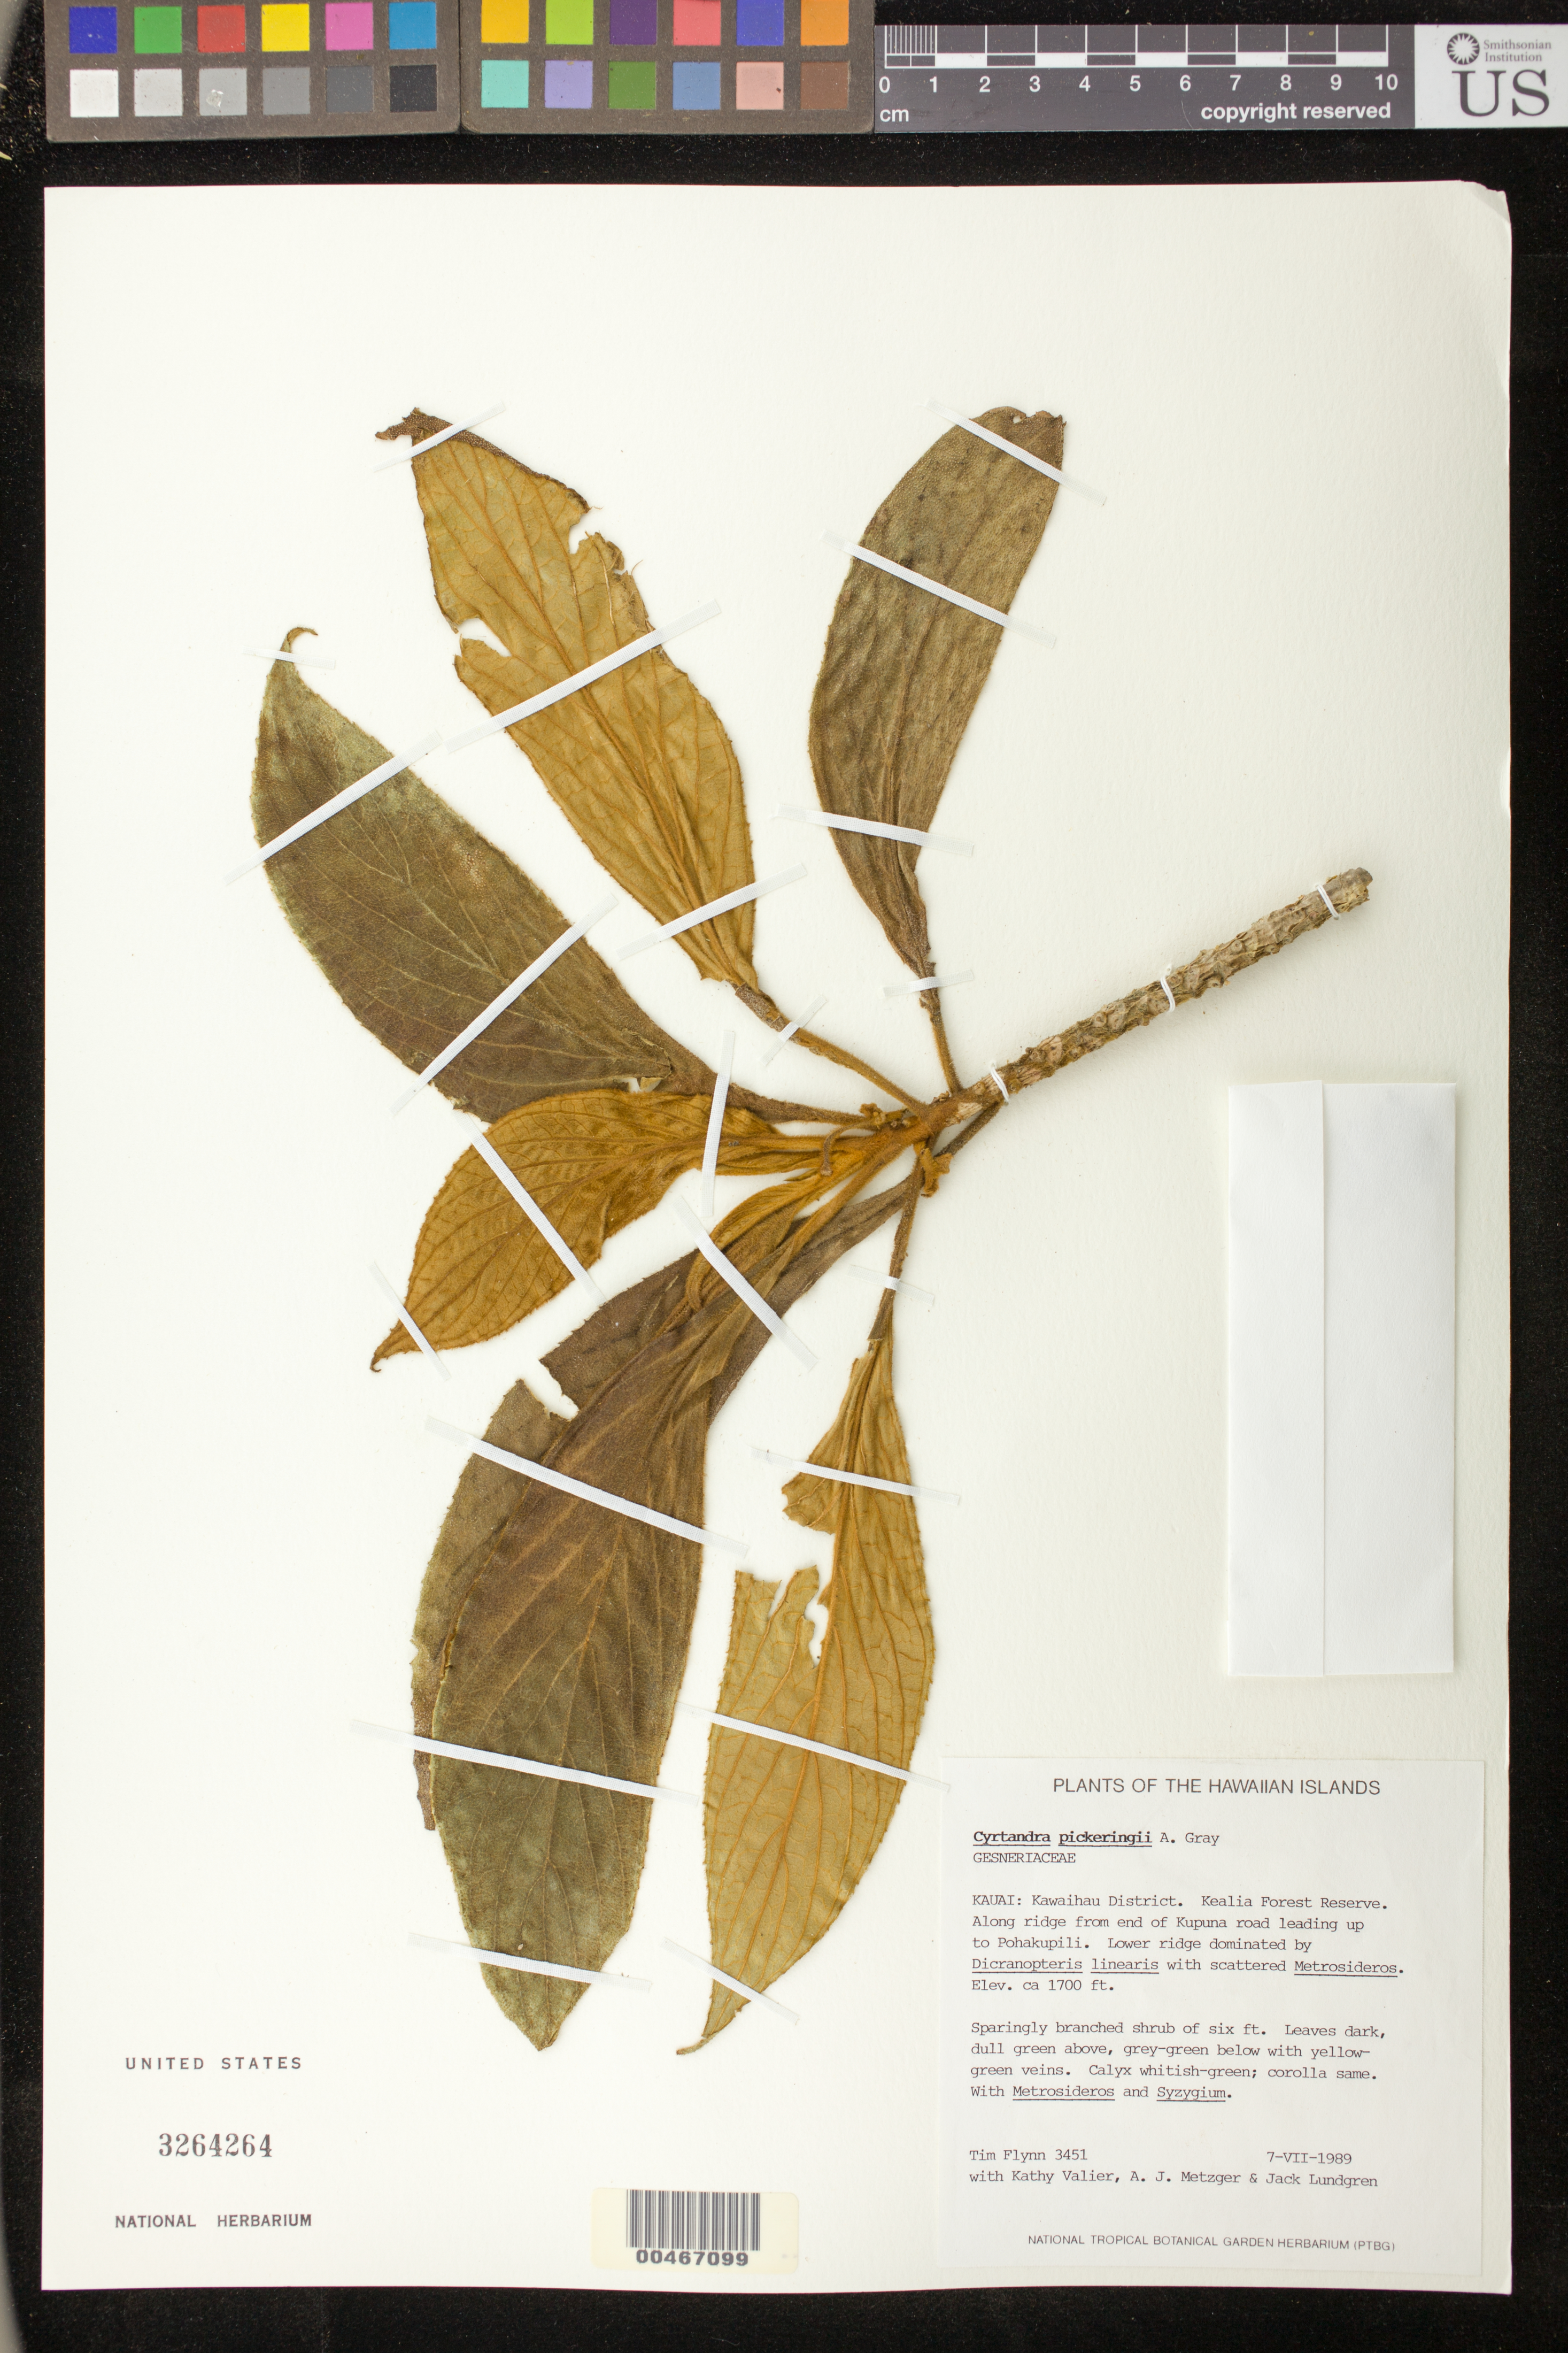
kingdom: Plantae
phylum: Tracheophyta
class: Magnoliopsida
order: Lamiales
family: Gesneriaceae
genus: Cyrtandra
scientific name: Cyrtandra pickeringii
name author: A. Gray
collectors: T. W. Flynn, K. Valier, A. Metzger & J. Lundgren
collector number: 3451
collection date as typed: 07 Jul 1989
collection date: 1989-07-07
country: United States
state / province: Hawaii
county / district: Kauai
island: Kaua'i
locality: Kawaihau district, Kealia forest reserve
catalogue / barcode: US 3264264